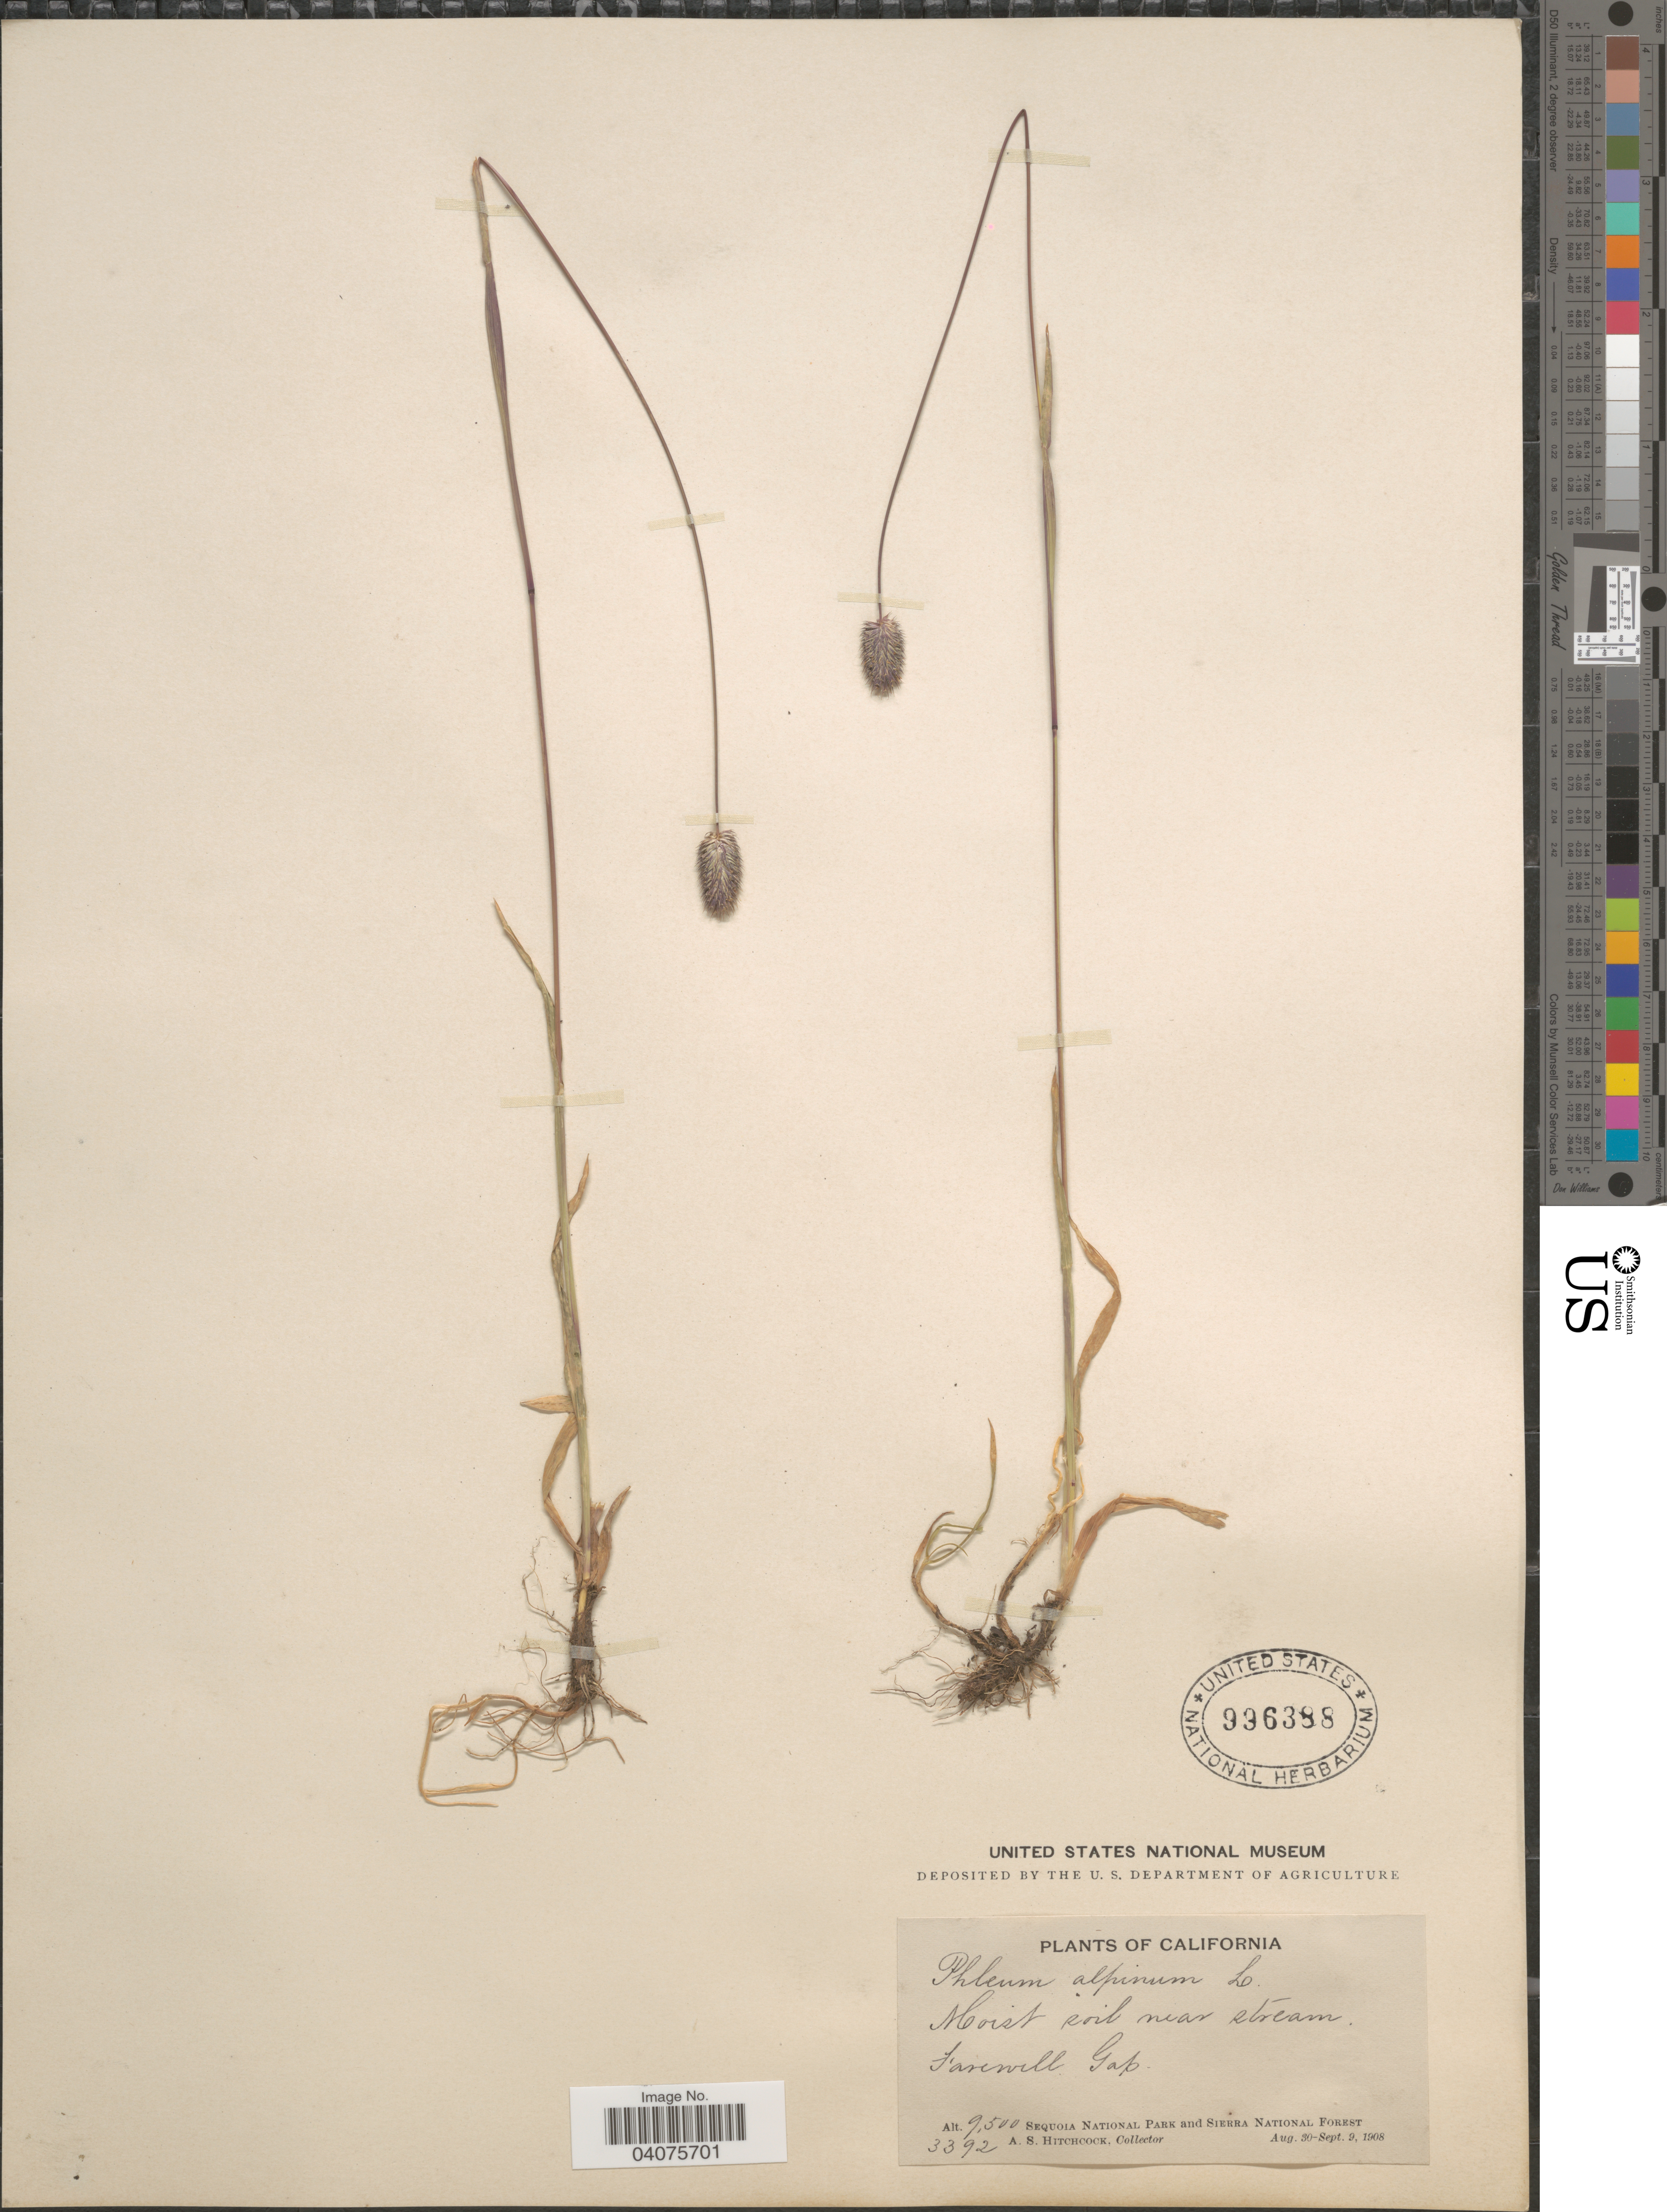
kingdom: Plantae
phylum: Tracheophyta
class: Liliopsida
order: Poales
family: Poaceae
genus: Phleum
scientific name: Phleum alpinum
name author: L.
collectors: A. S. Hitchcock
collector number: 3392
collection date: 1908-08-30/1908-09-09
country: United States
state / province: California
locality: Farewell Gap. Sequoia National Park and Sierra National Forest.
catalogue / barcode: US 996388